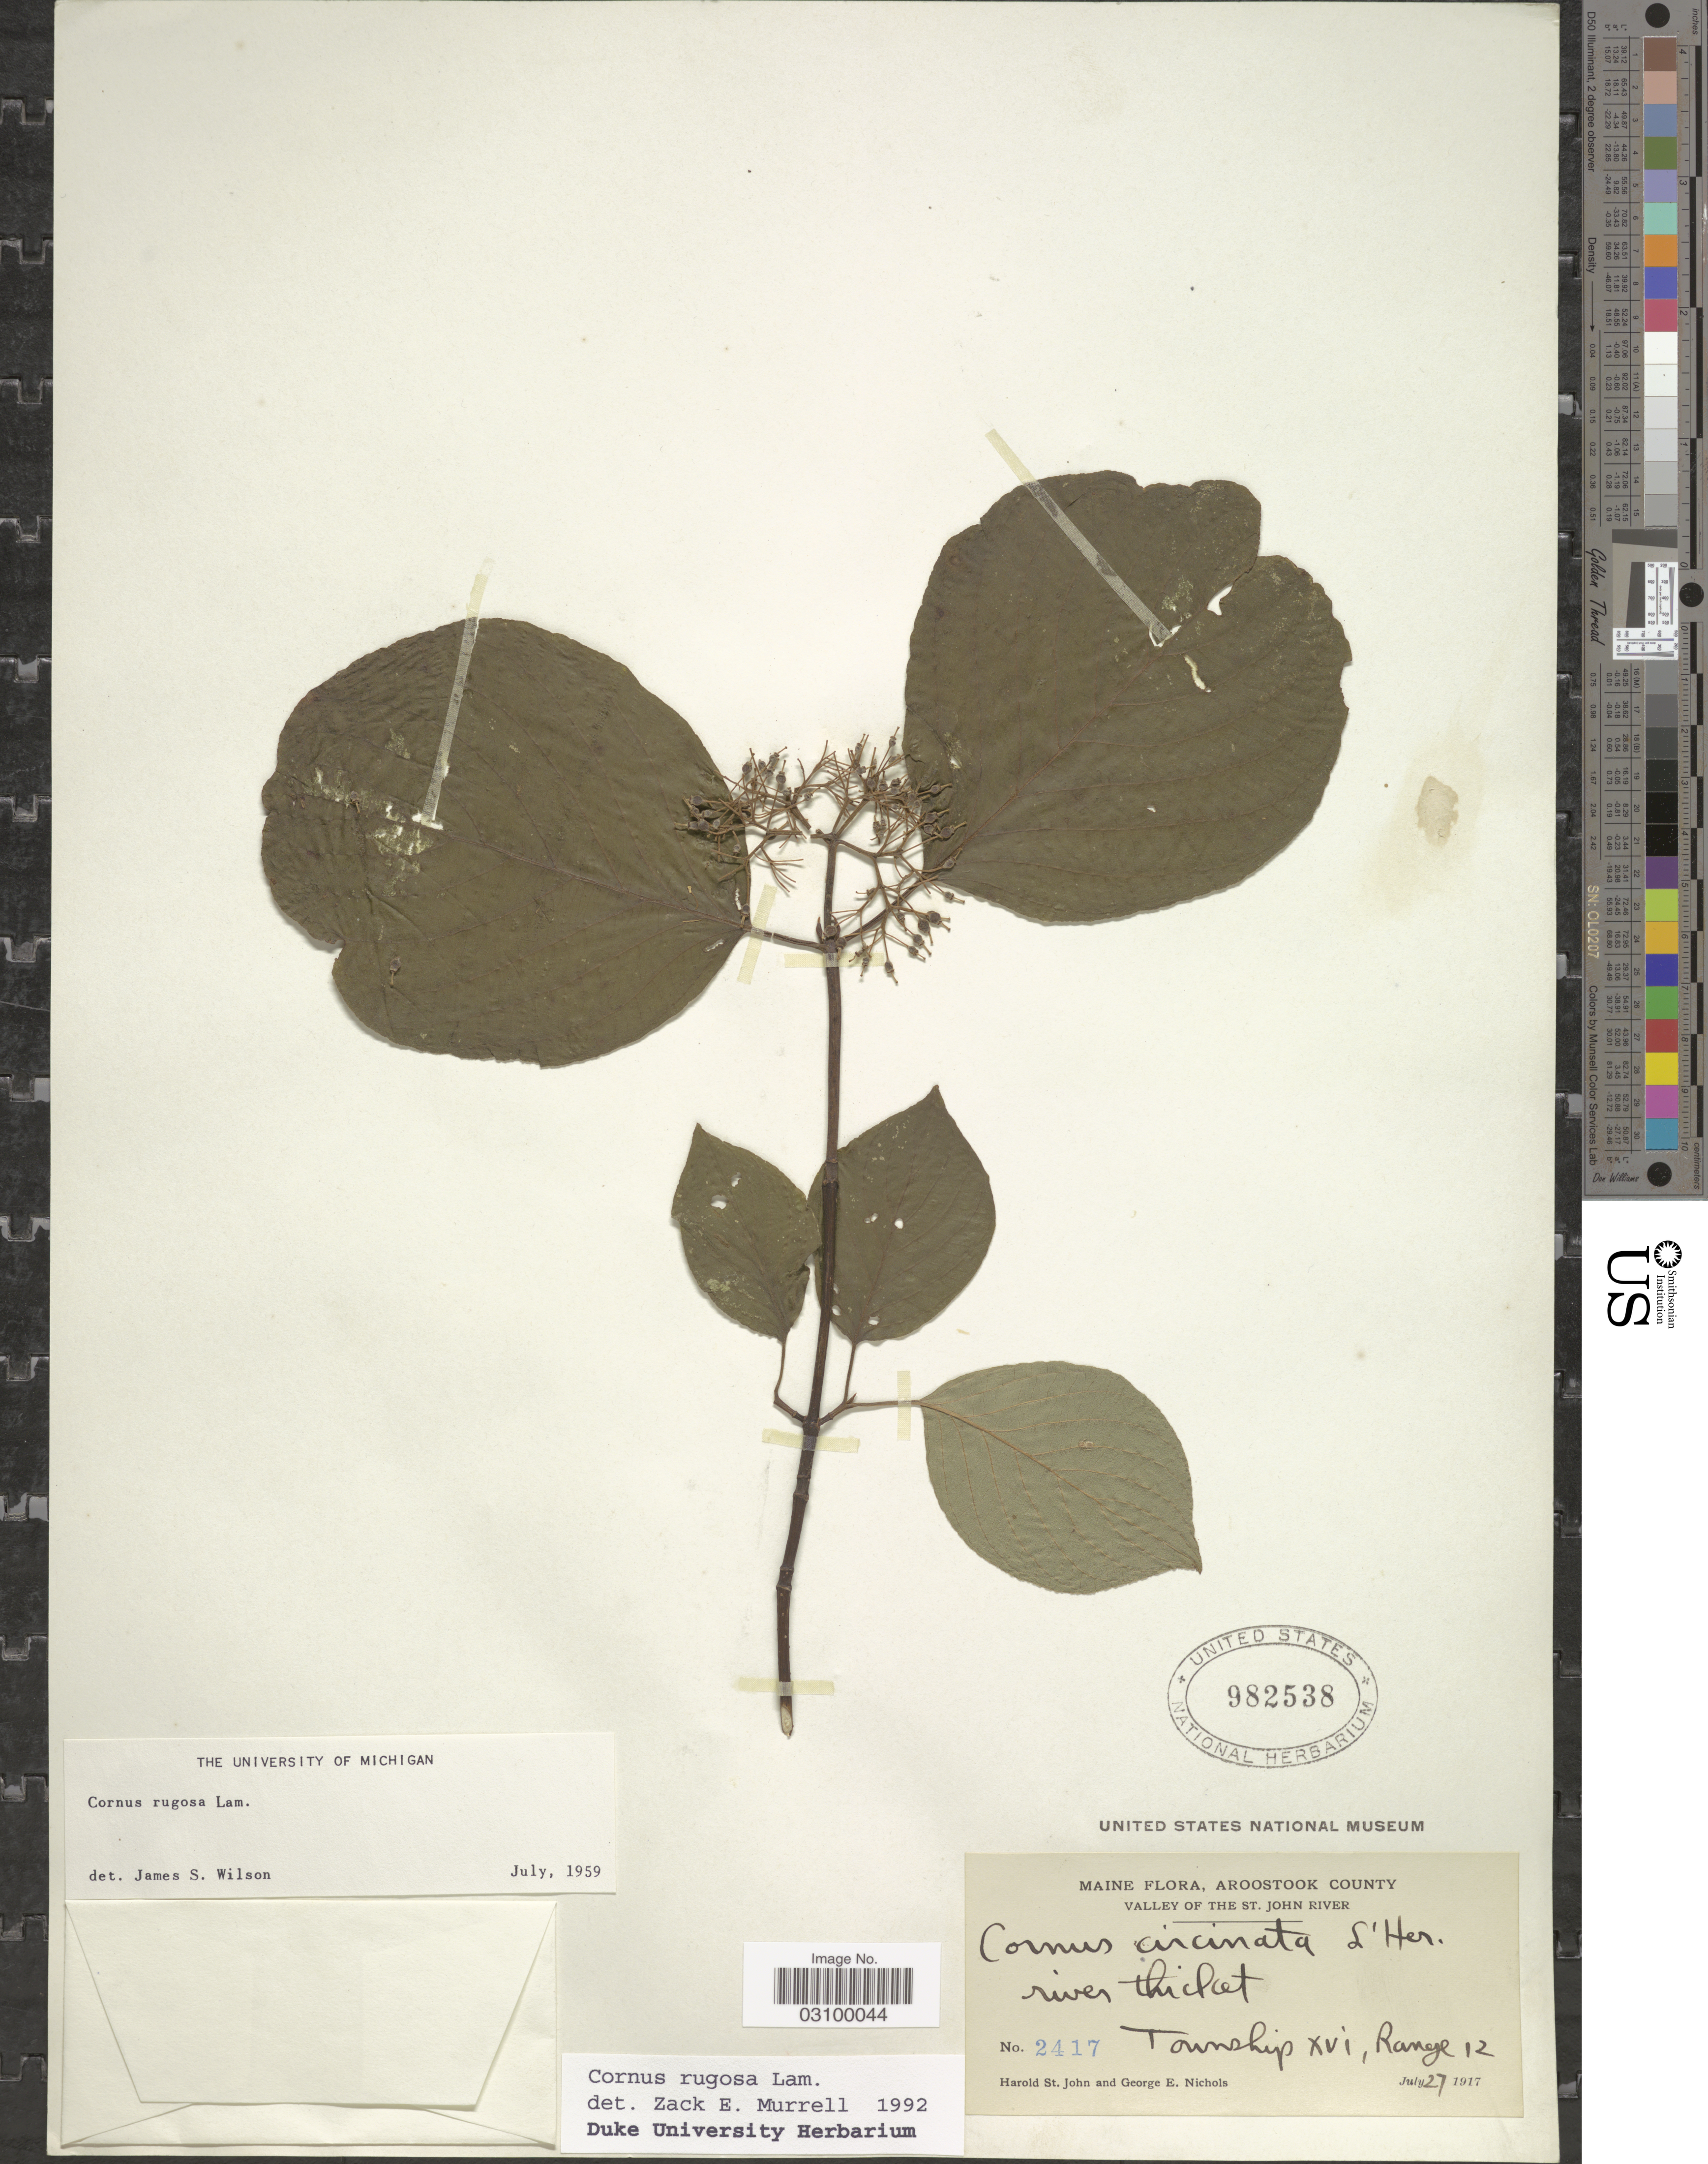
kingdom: Plantae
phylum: Tracheophyta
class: Magnoliopsida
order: Cornales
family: Cornaceae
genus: Cornus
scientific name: Cornus rugosa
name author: Lam.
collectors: H. St. John & G. E. Nichols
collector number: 2417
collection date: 1917-07-27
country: United States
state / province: Maine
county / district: Aroostook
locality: Valley of the St. John River. River thicket. Township XVI, Range 12.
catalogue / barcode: US 982538